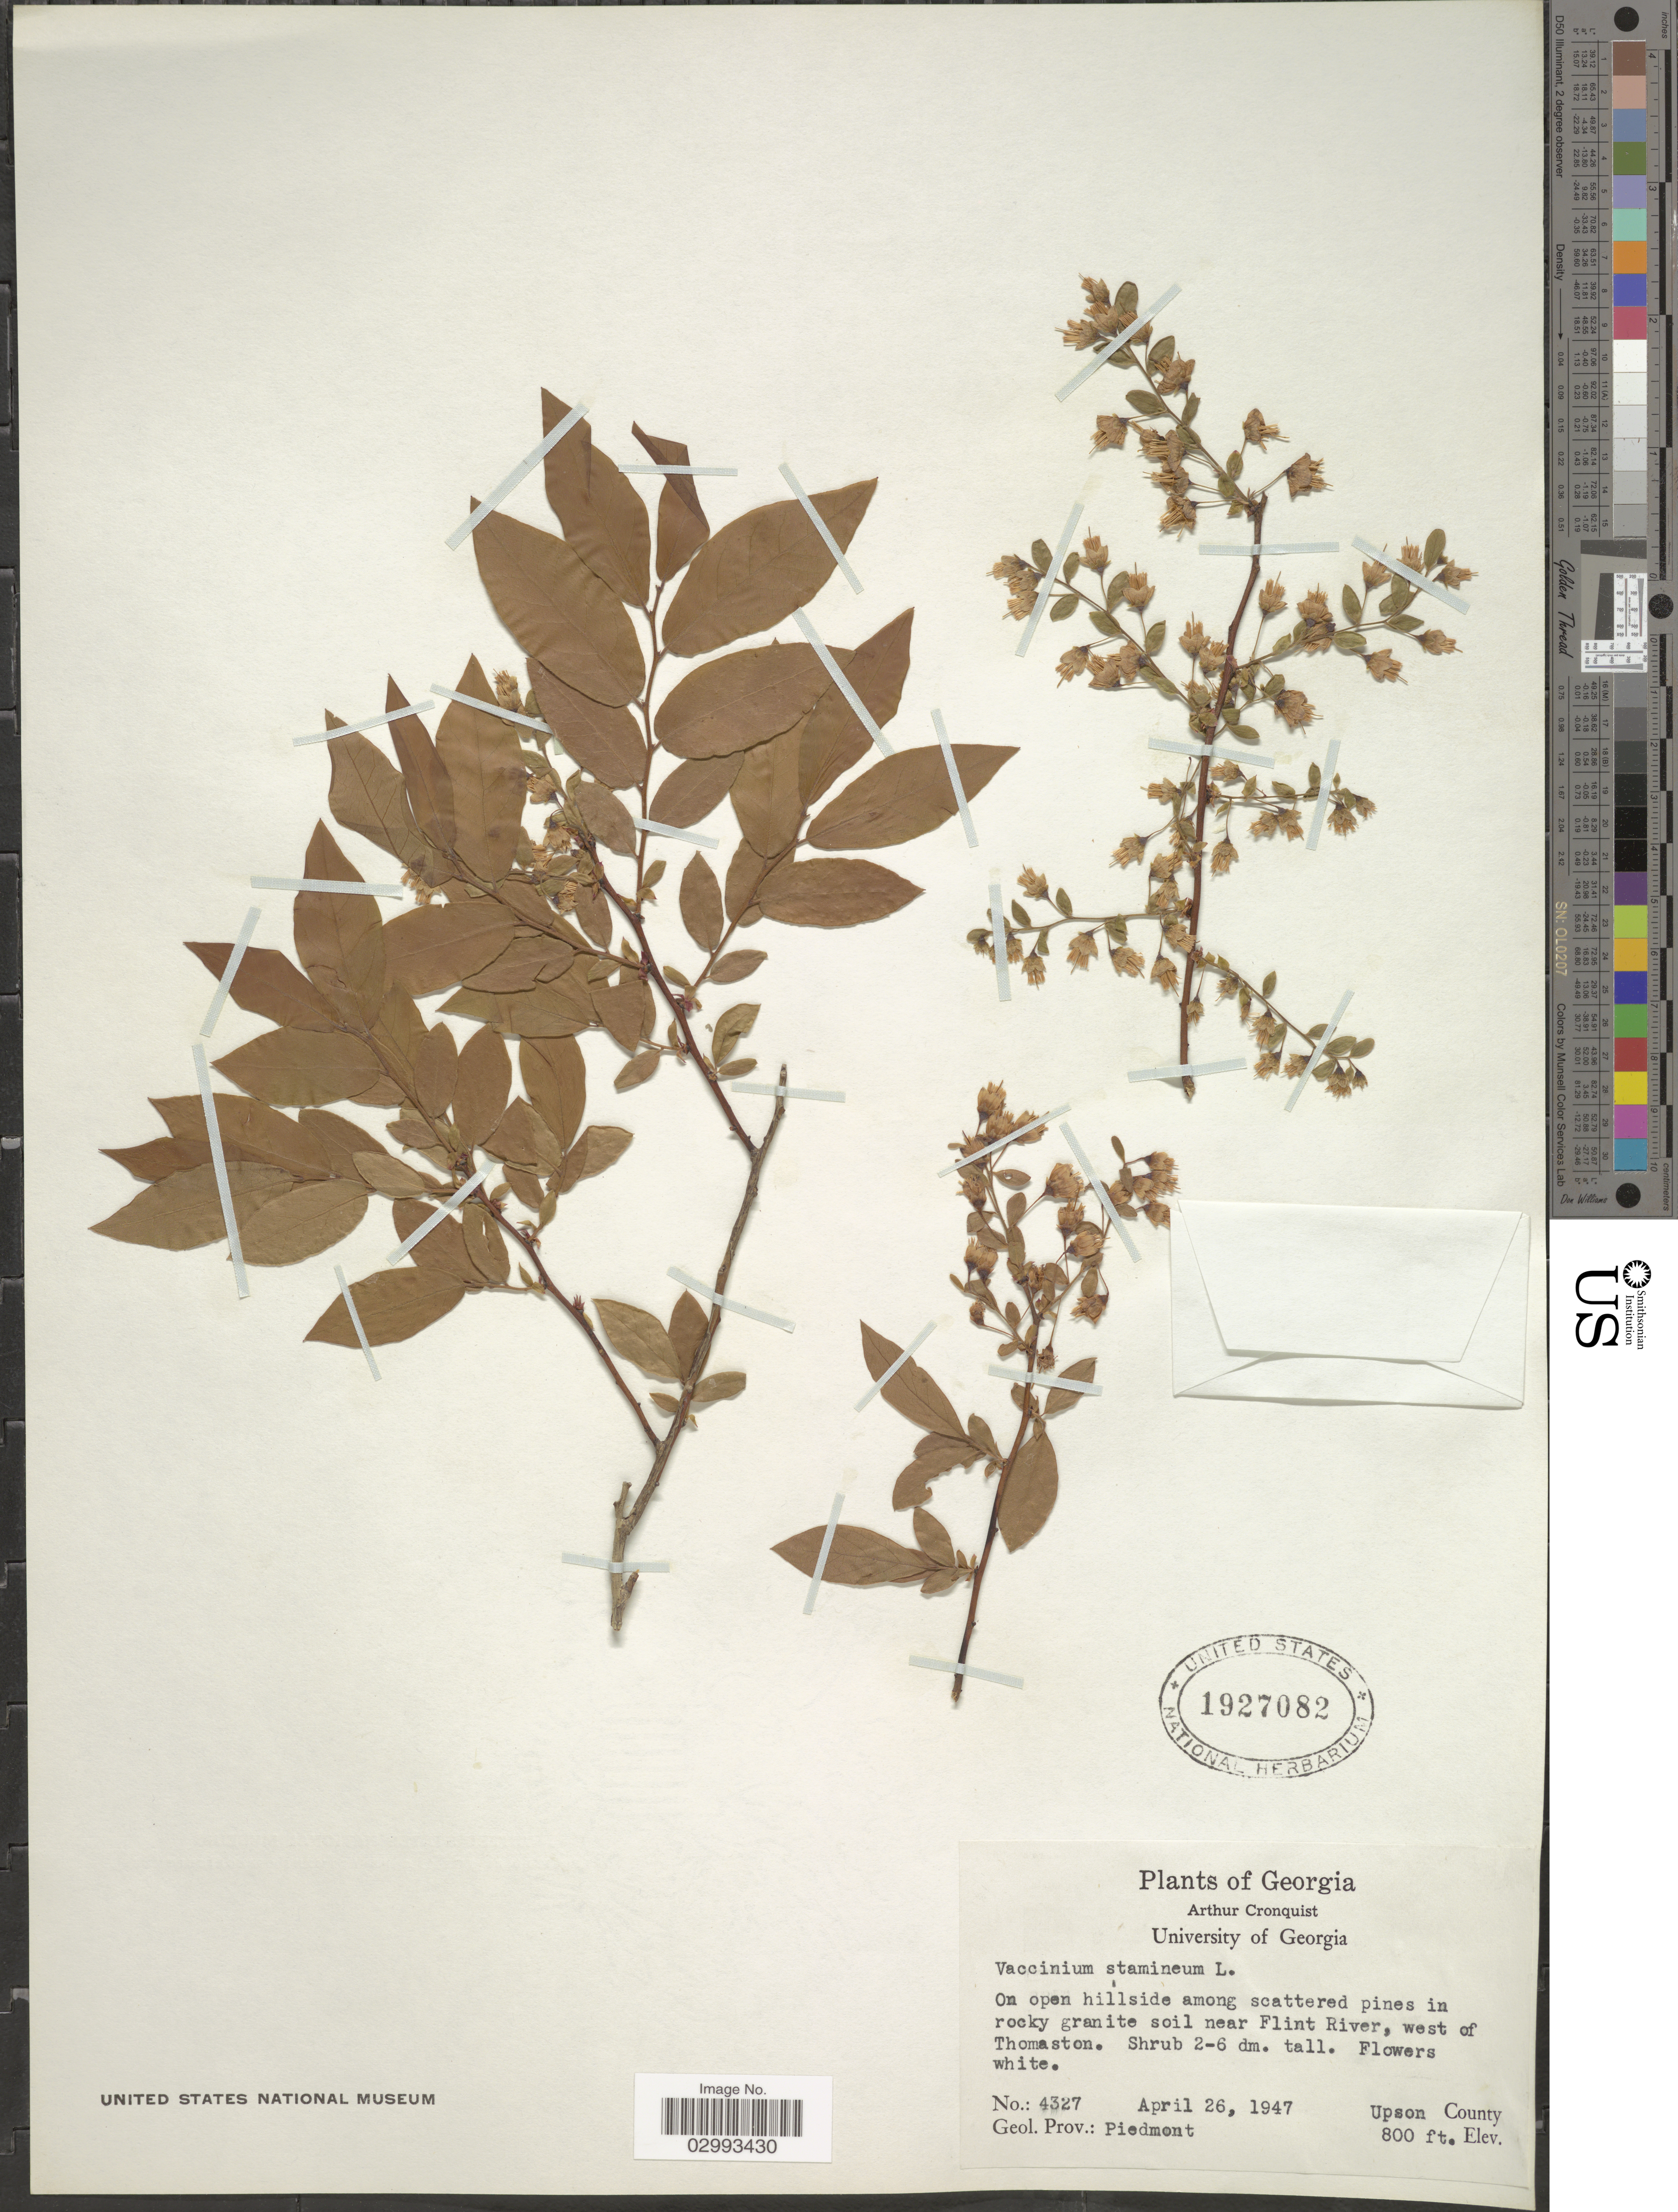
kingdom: Plantae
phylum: Tracheophyta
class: Magnoliopsida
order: Ericales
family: Ericaceae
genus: Polycodium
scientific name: Polycodium stamineum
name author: (L.) Greene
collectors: A. J. Cronquist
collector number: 4327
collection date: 1947-04-26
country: United States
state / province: Georgia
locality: Near Flint River, west of Thomaston. Upson County. Geol. Prov.: Piedmont.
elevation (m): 244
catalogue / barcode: US 1927082